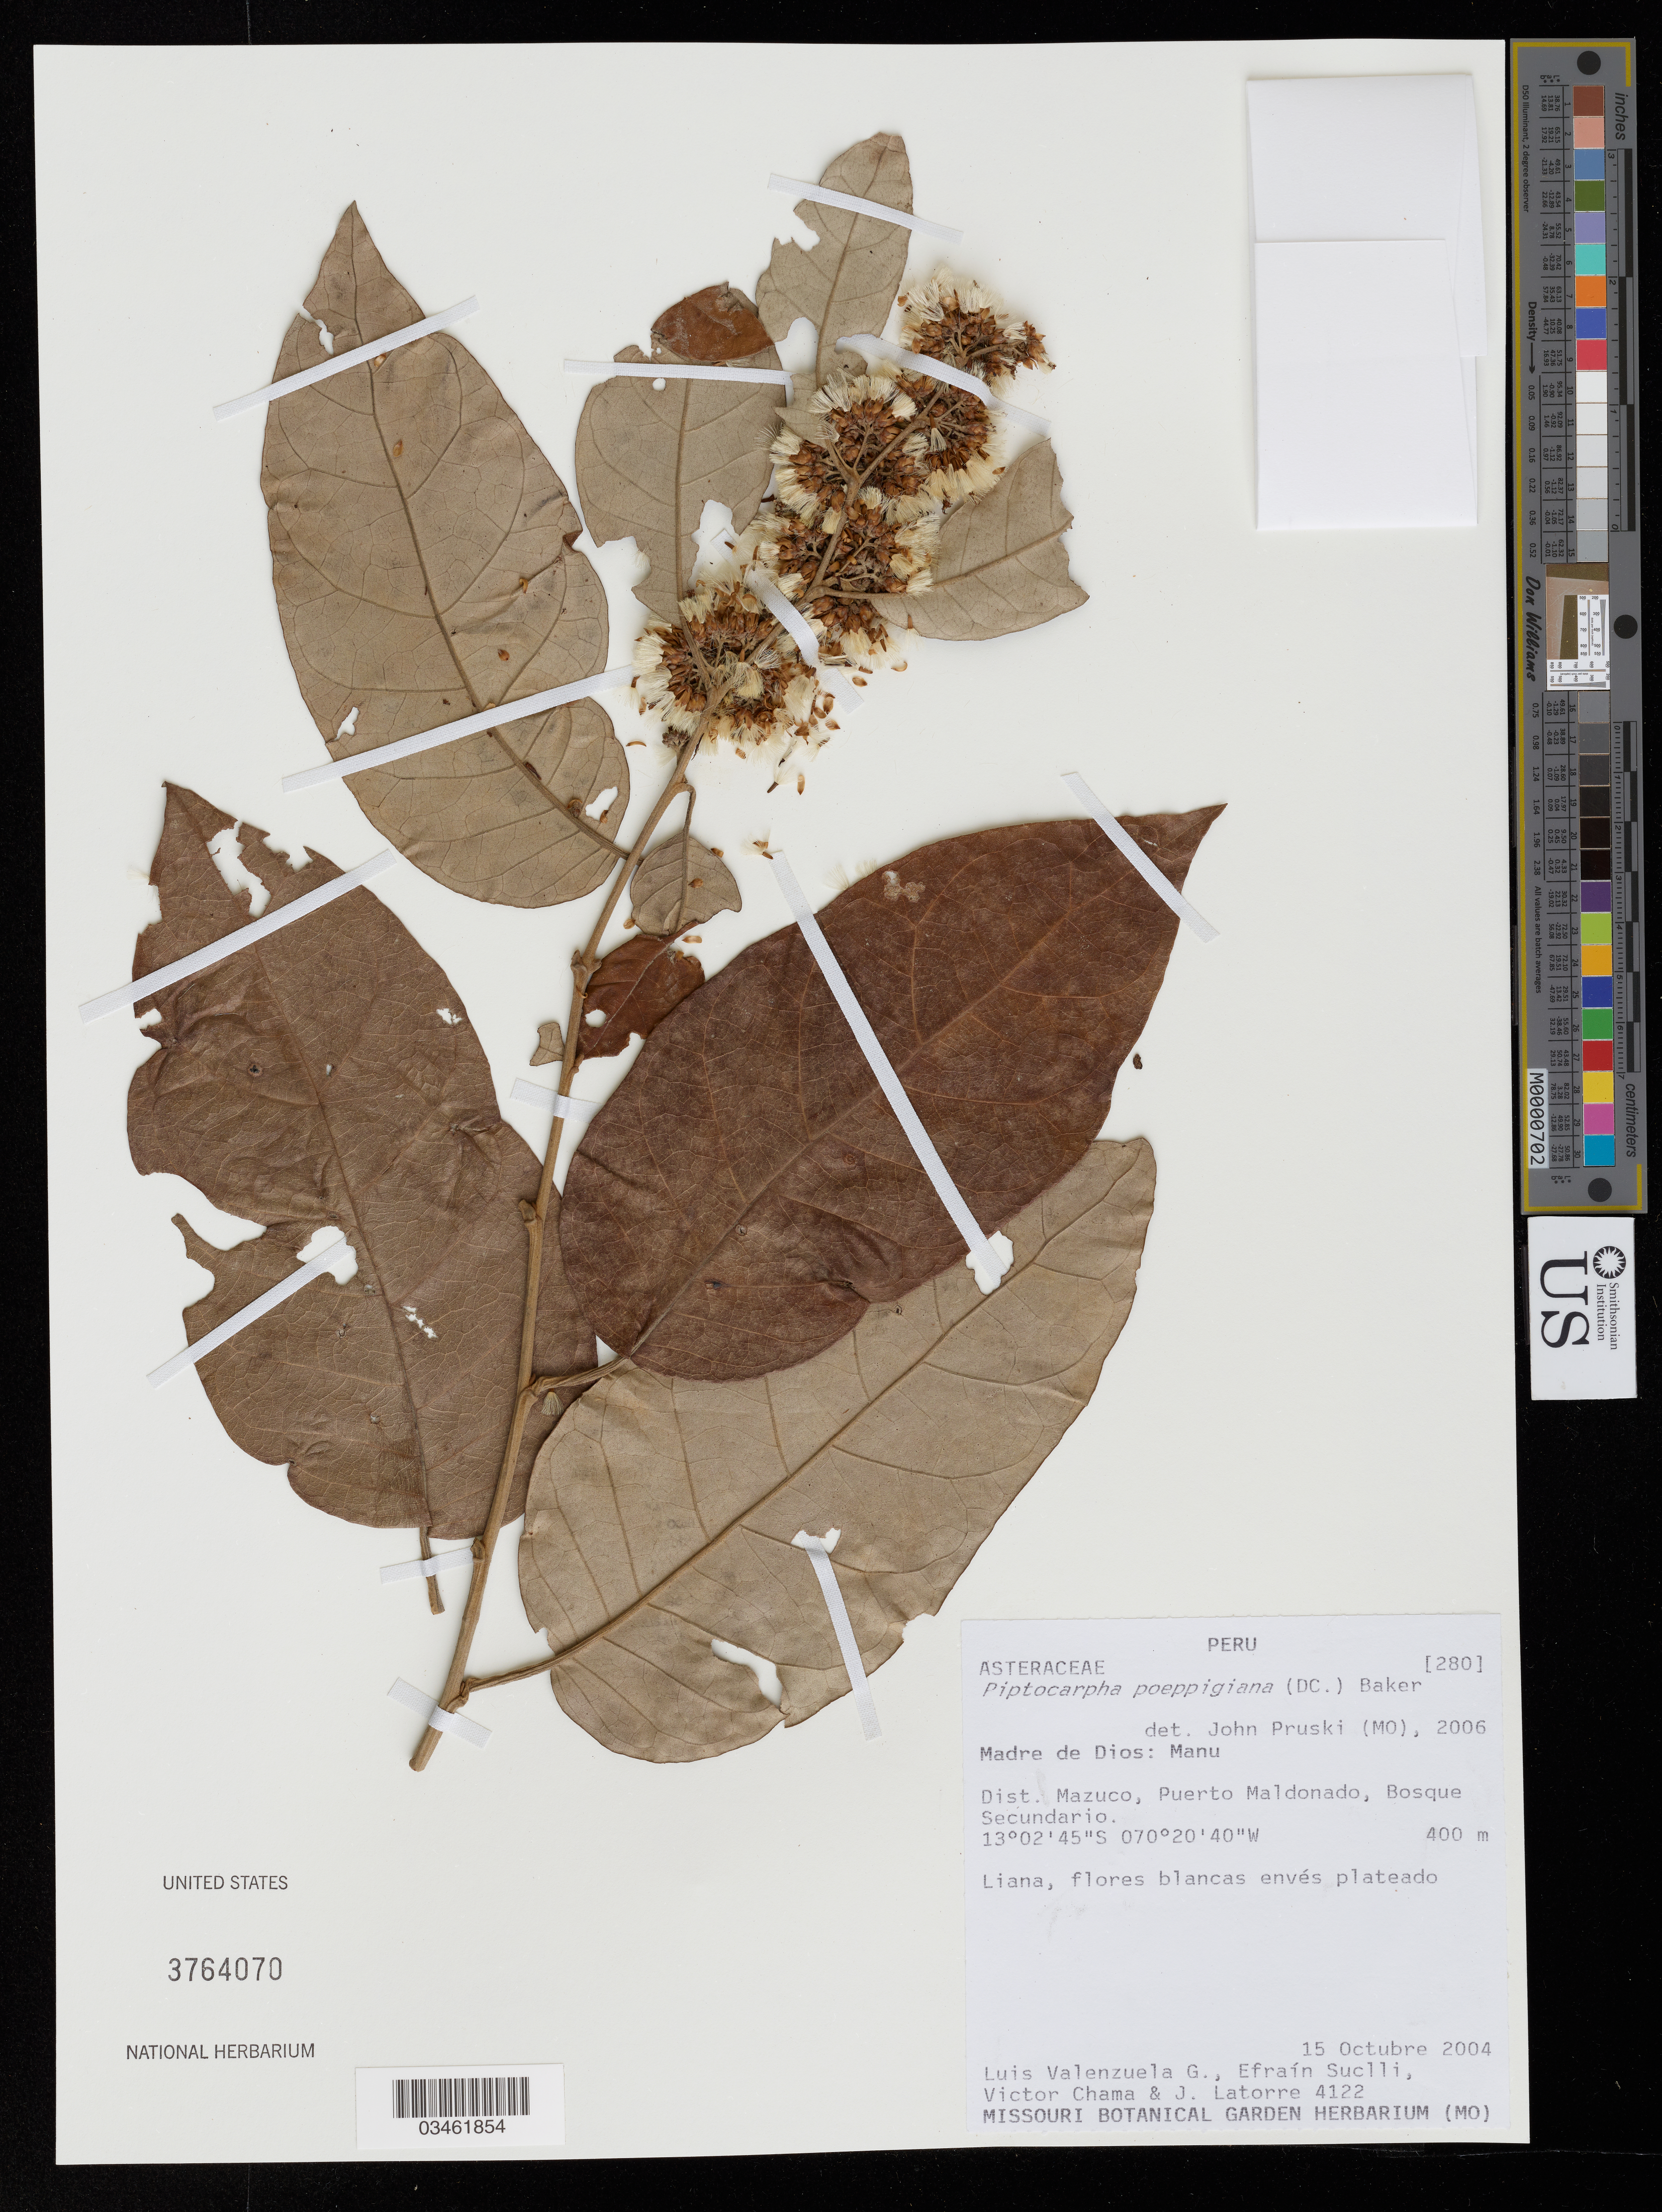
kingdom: Plantae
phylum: Tracheophyta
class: Magnoliopsida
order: Asterales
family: Asteraceae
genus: Piptocarpha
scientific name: Piptocarpha poeppigiana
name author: (DC.) Baker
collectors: L. Valenzuela, E. Suclli, V. Chama & J. Latorre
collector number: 4122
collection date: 2004-10-15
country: Peru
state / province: Madre de Dios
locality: Manu. Dist. Macuzo, Puerto Maldonado, Bosque Secundario.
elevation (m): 400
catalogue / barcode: US 3764070